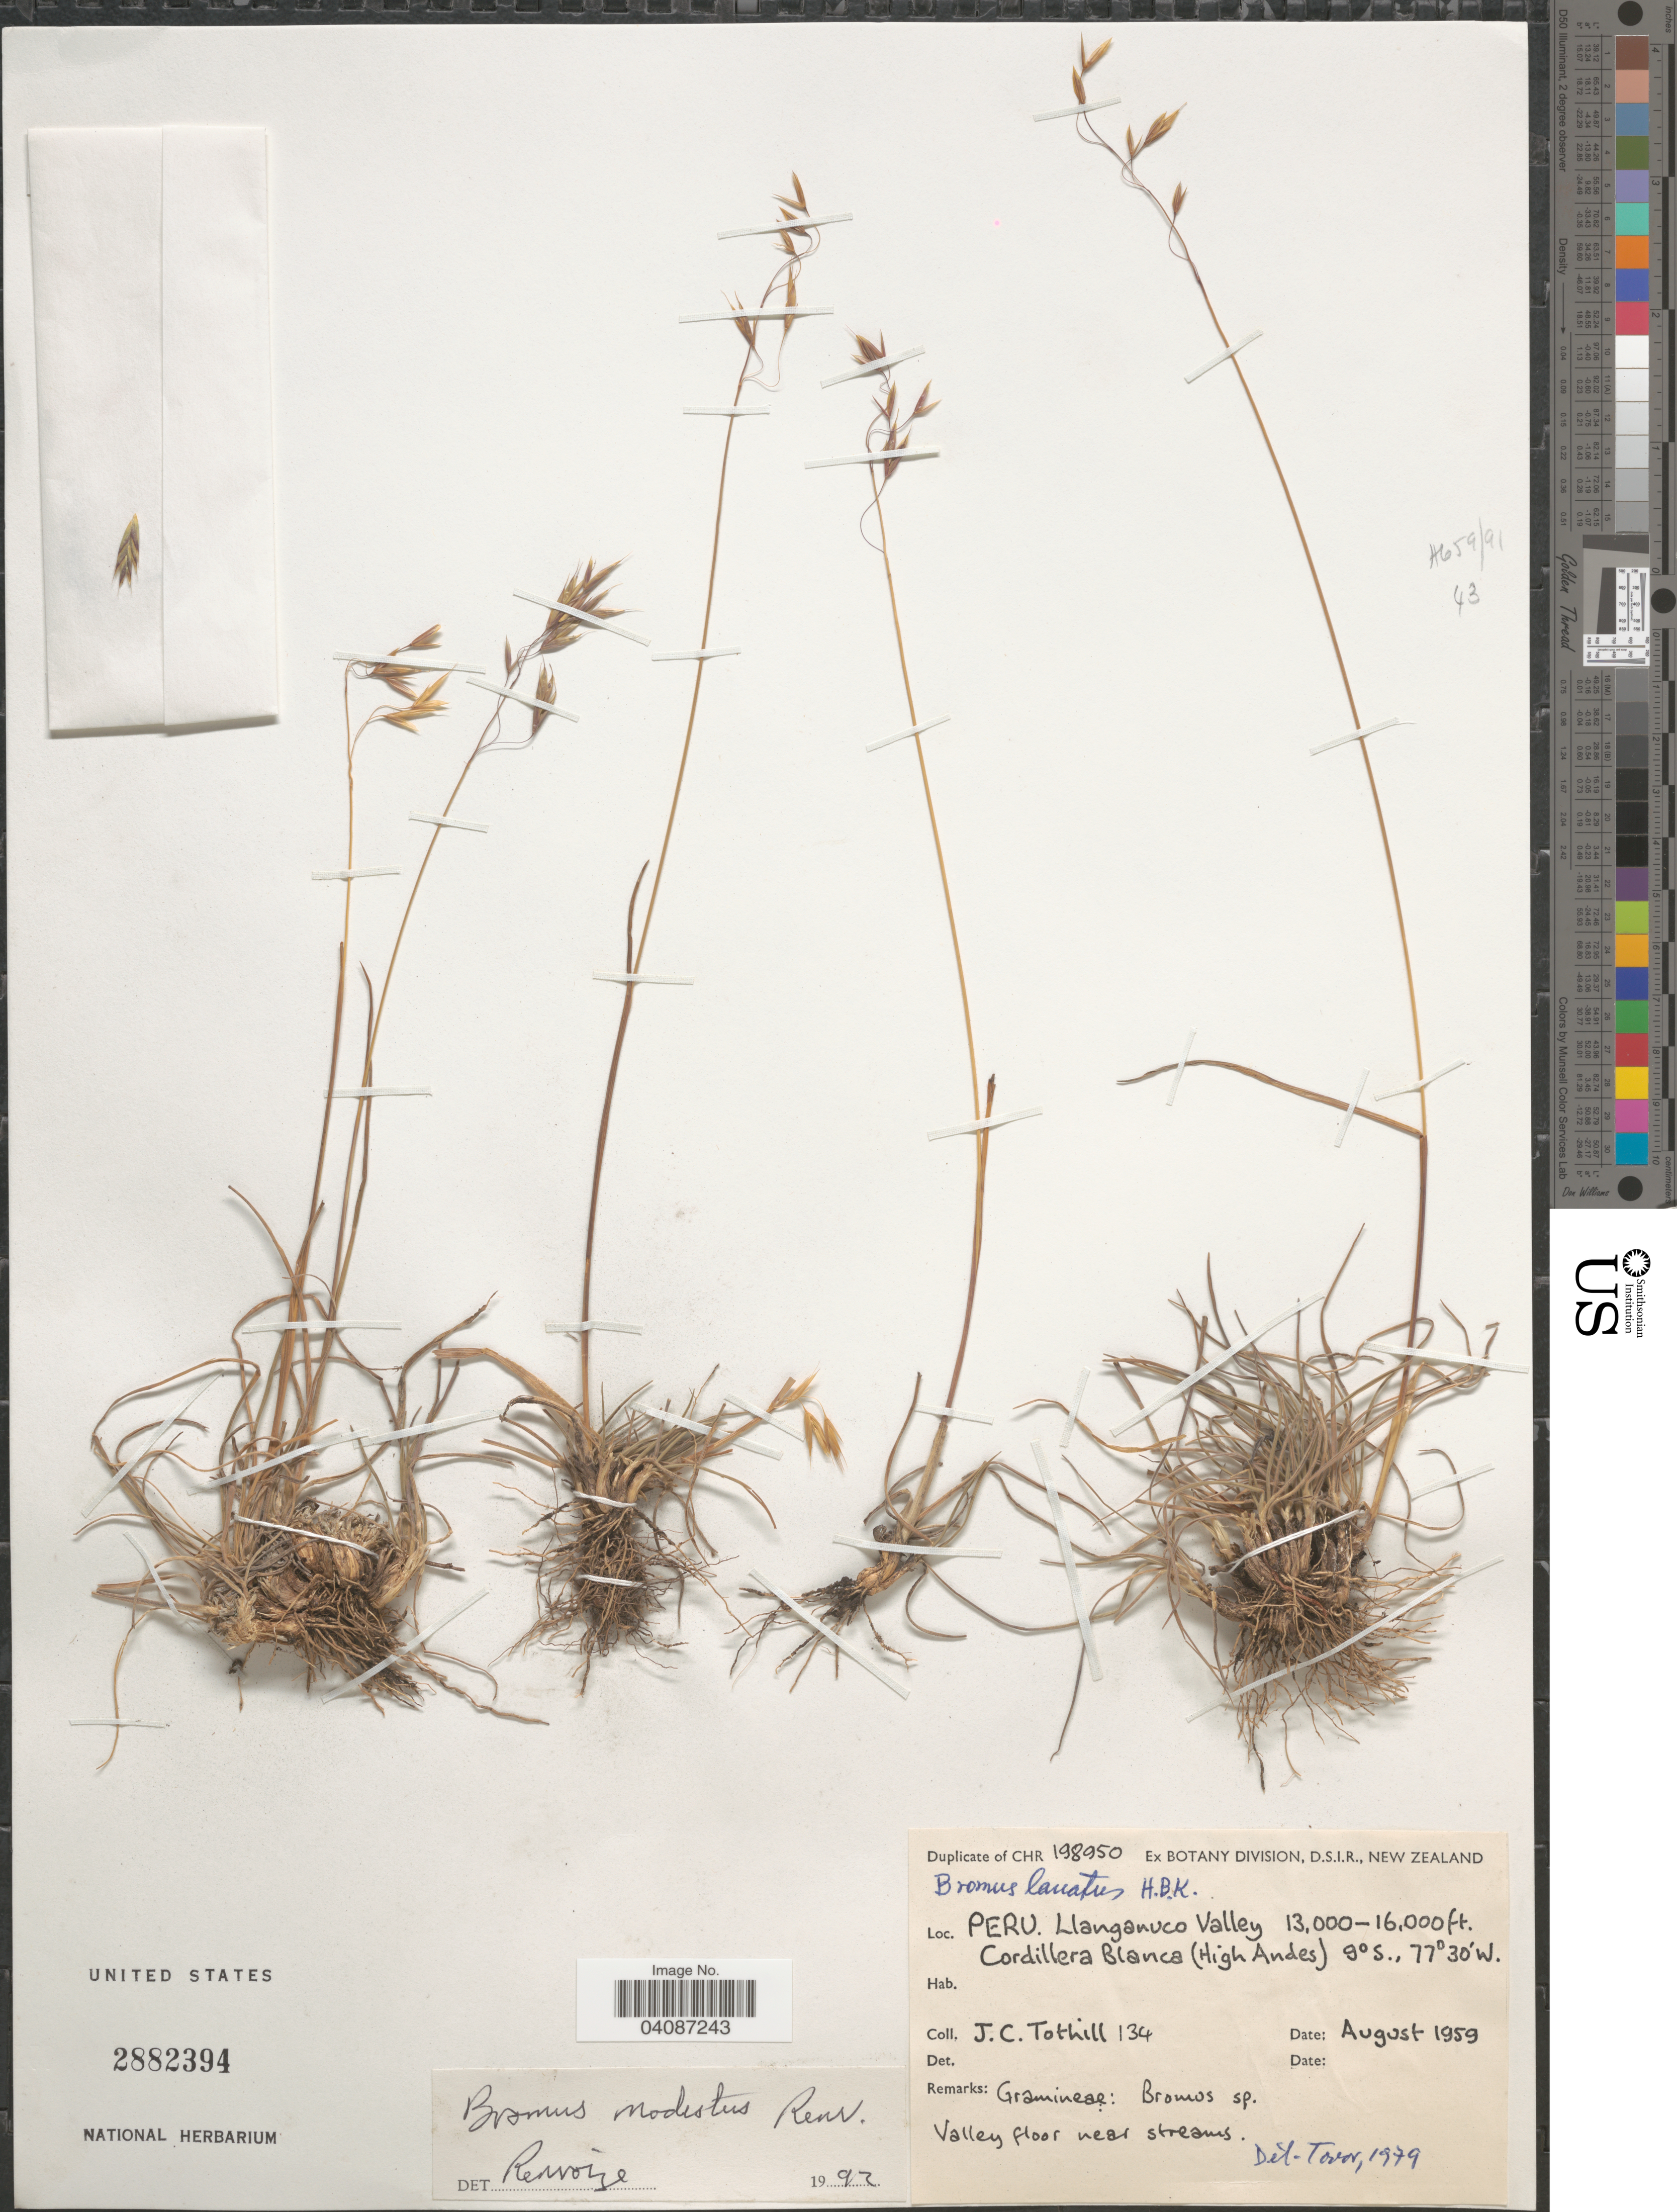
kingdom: Plantae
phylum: Tracheophyta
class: Liliopsida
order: Poales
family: Poaceae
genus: Bromus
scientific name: Bromus modestus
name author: Renvoize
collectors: J. C. Tothill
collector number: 134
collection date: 1959-08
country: Peru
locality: Llanganuco Valley. Cordillera Blanca (High Andes).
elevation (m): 3962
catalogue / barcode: US 2882394